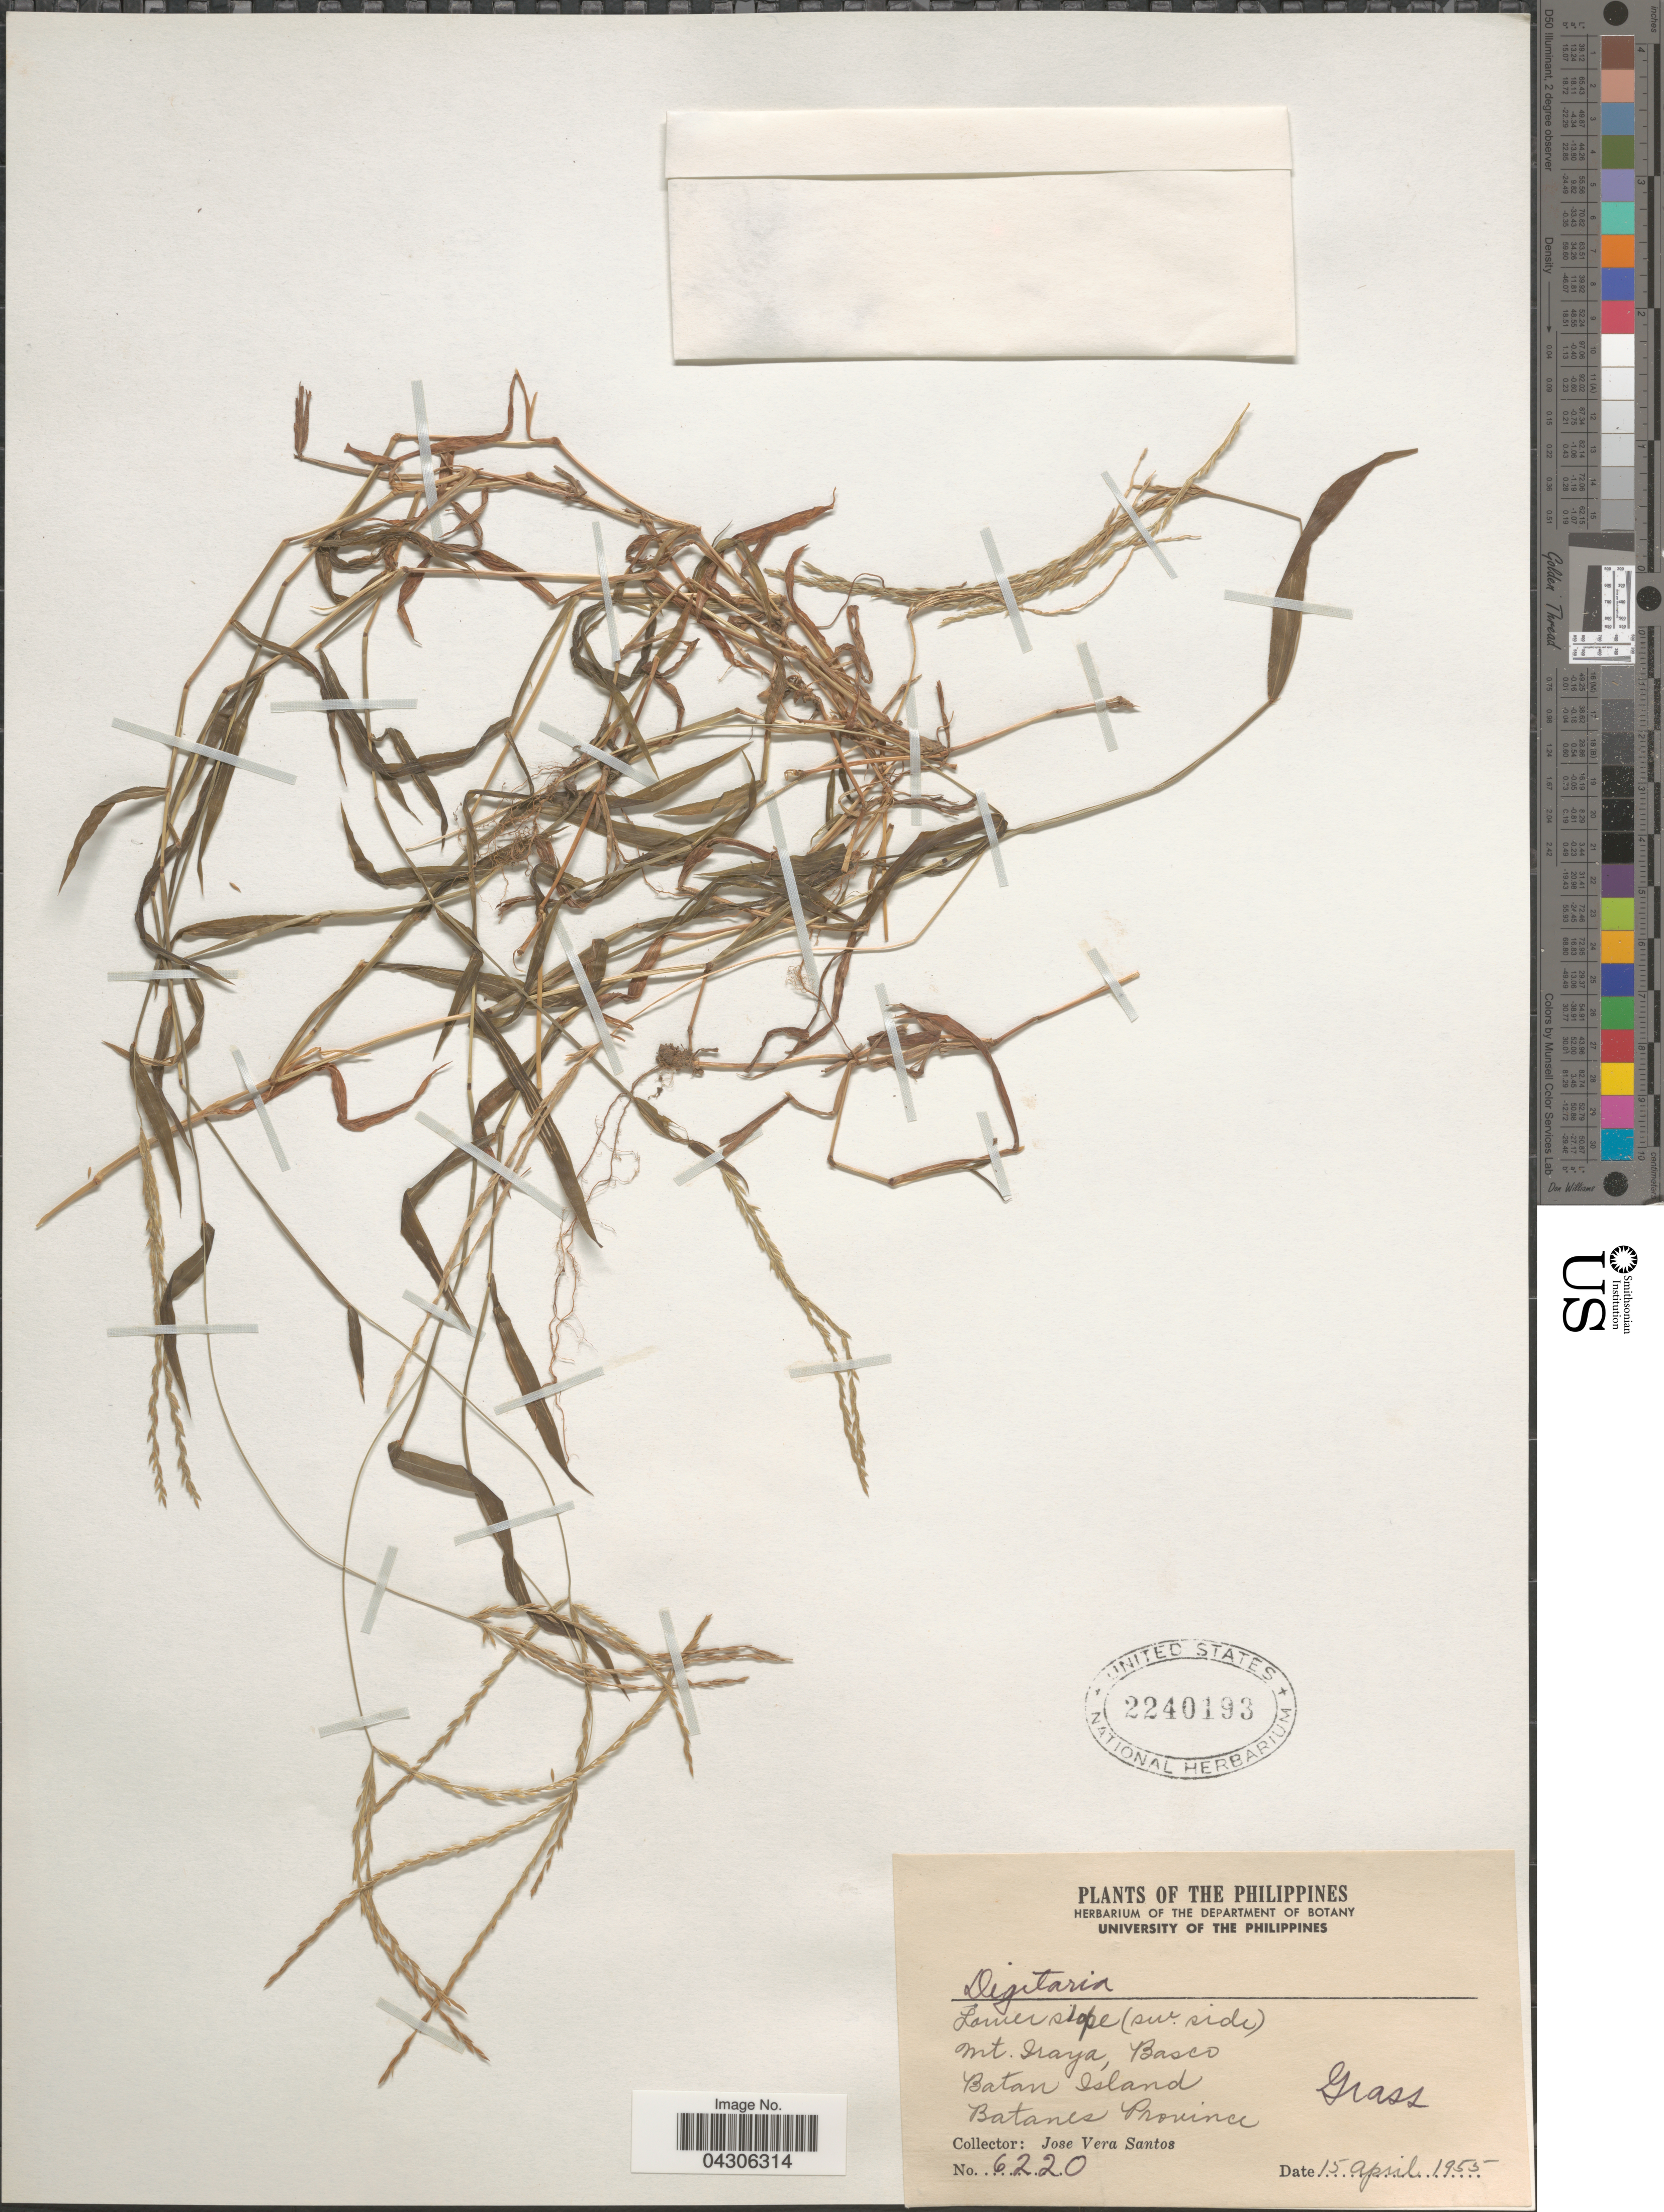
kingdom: Plantae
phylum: Tracheophyta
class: Liliopsida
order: Poales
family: Poaceae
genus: Digitaria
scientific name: Digitaria sp.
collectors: J. Vera Santos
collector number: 6220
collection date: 1955-04-15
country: Philippines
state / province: Cagayan Valley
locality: Lower slope (sw. side). Mt. Iraya, Basco. Batan Island. Batanes Province.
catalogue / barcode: US 2240193